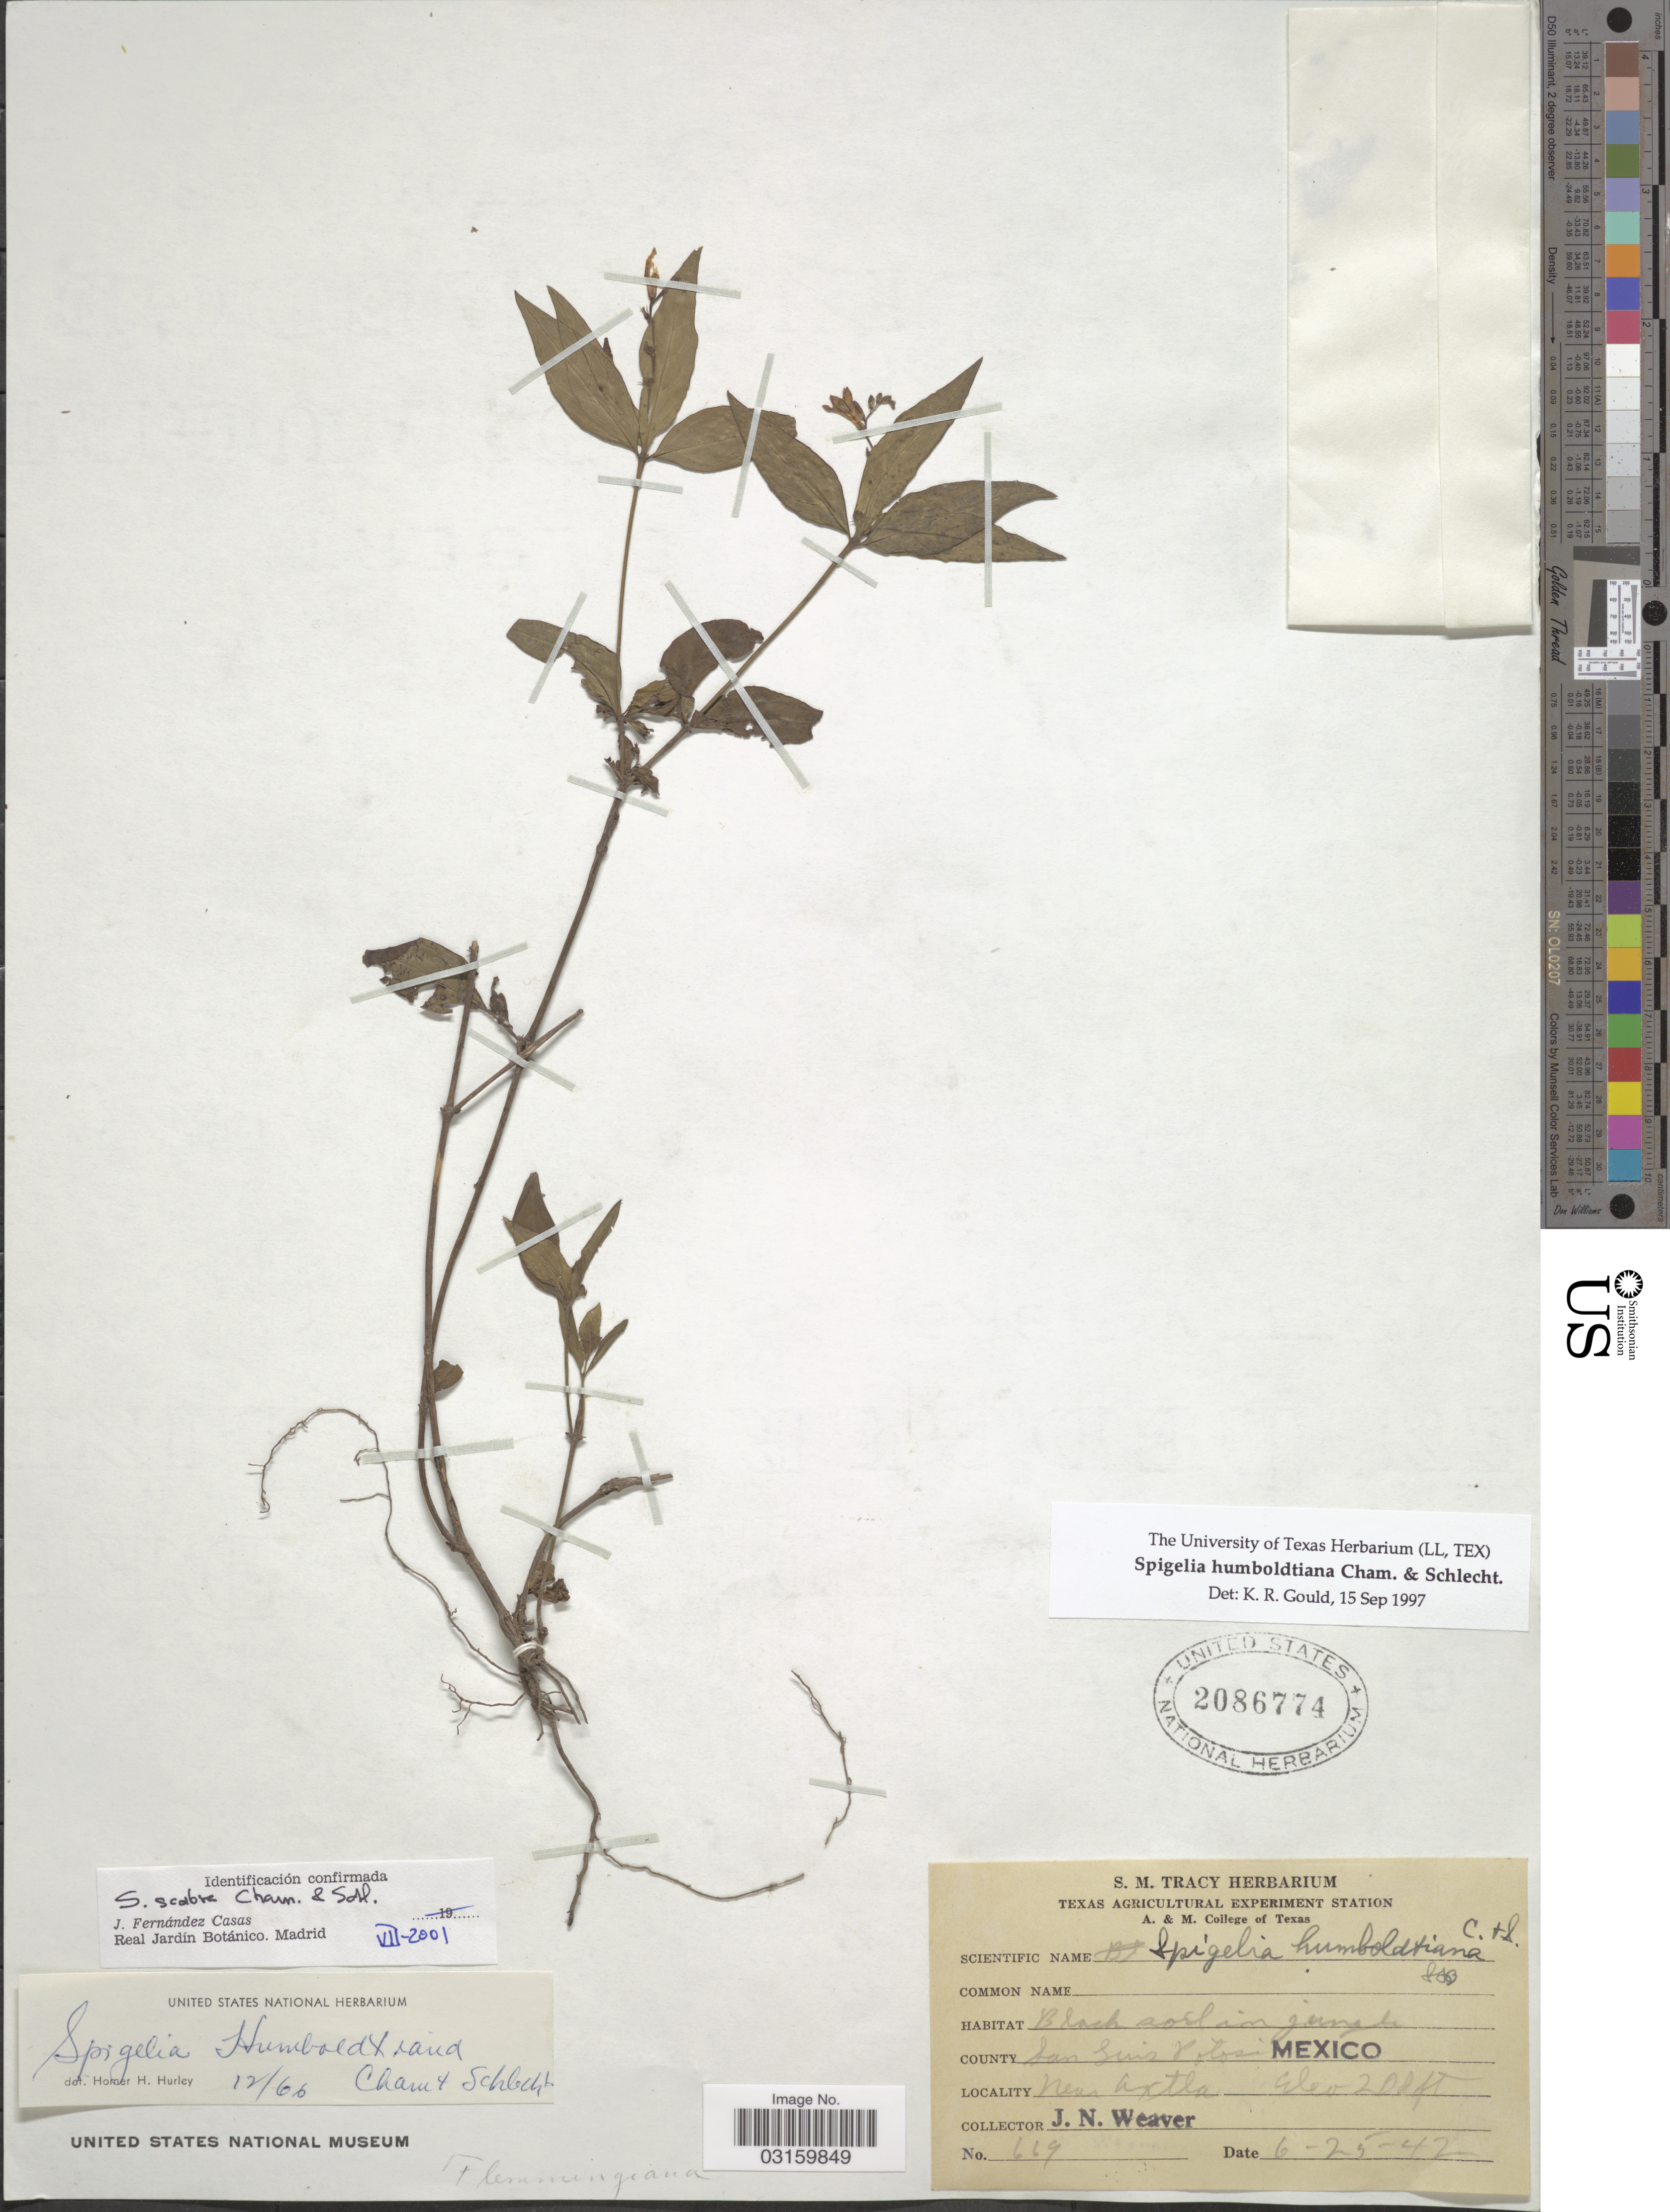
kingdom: Plantae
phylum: Tracheophyta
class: Magnoliopsida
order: Gentianales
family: Loganiaceae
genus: Spigelia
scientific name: Spigelia humboldtiana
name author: Cham. & Schltdl.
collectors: J. N. Weaver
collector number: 669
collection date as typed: Transcribed d/m/y: 25/6/42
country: Mexico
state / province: San Luis Potosí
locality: County San Luis Potosi, near Axtla.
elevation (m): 61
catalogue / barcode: US 2086774